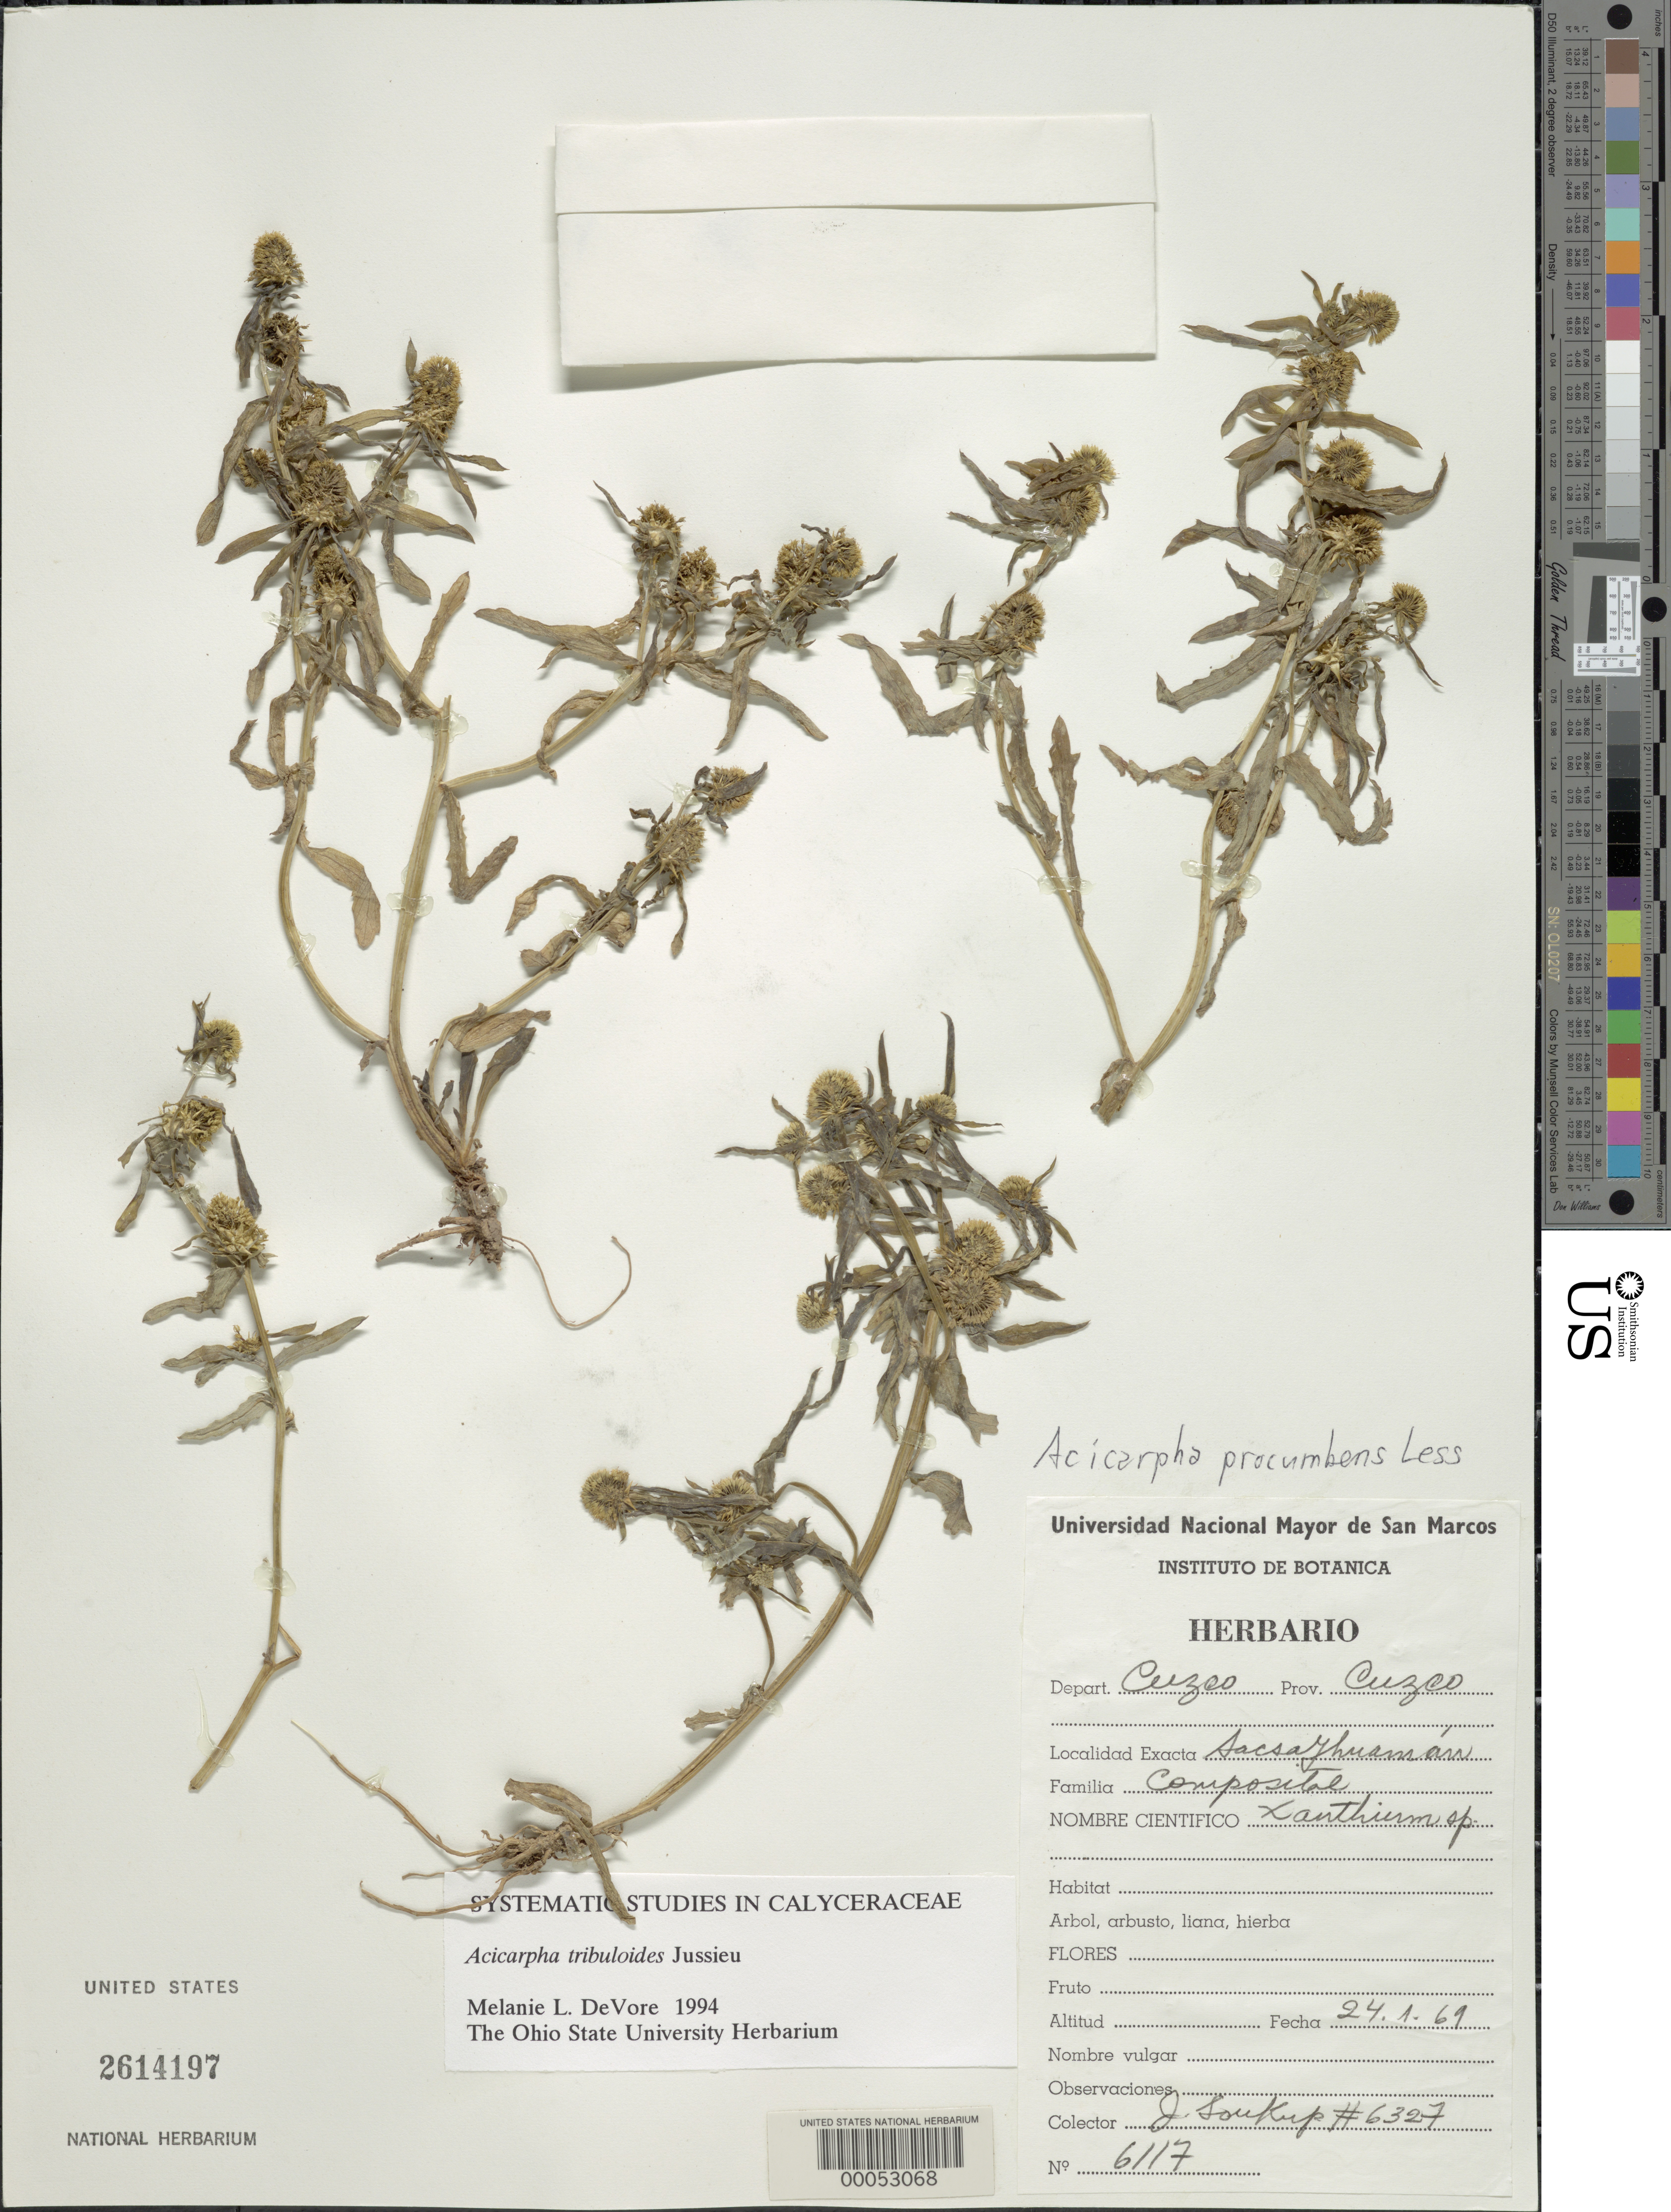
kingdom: Plantae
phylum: Tracheophyta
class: Magnoliopsida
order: Asterales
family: Calyceraceae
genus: Acicarpha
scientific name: Acicarpha tribuloides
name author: Juss.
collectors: J. J. Soukup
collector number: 6327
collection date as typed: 24 Jan 1969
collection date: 1969-01-24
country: Peru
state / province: Cusco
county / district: Cusco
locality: Sacsayhuaman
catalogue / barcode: US 2614197